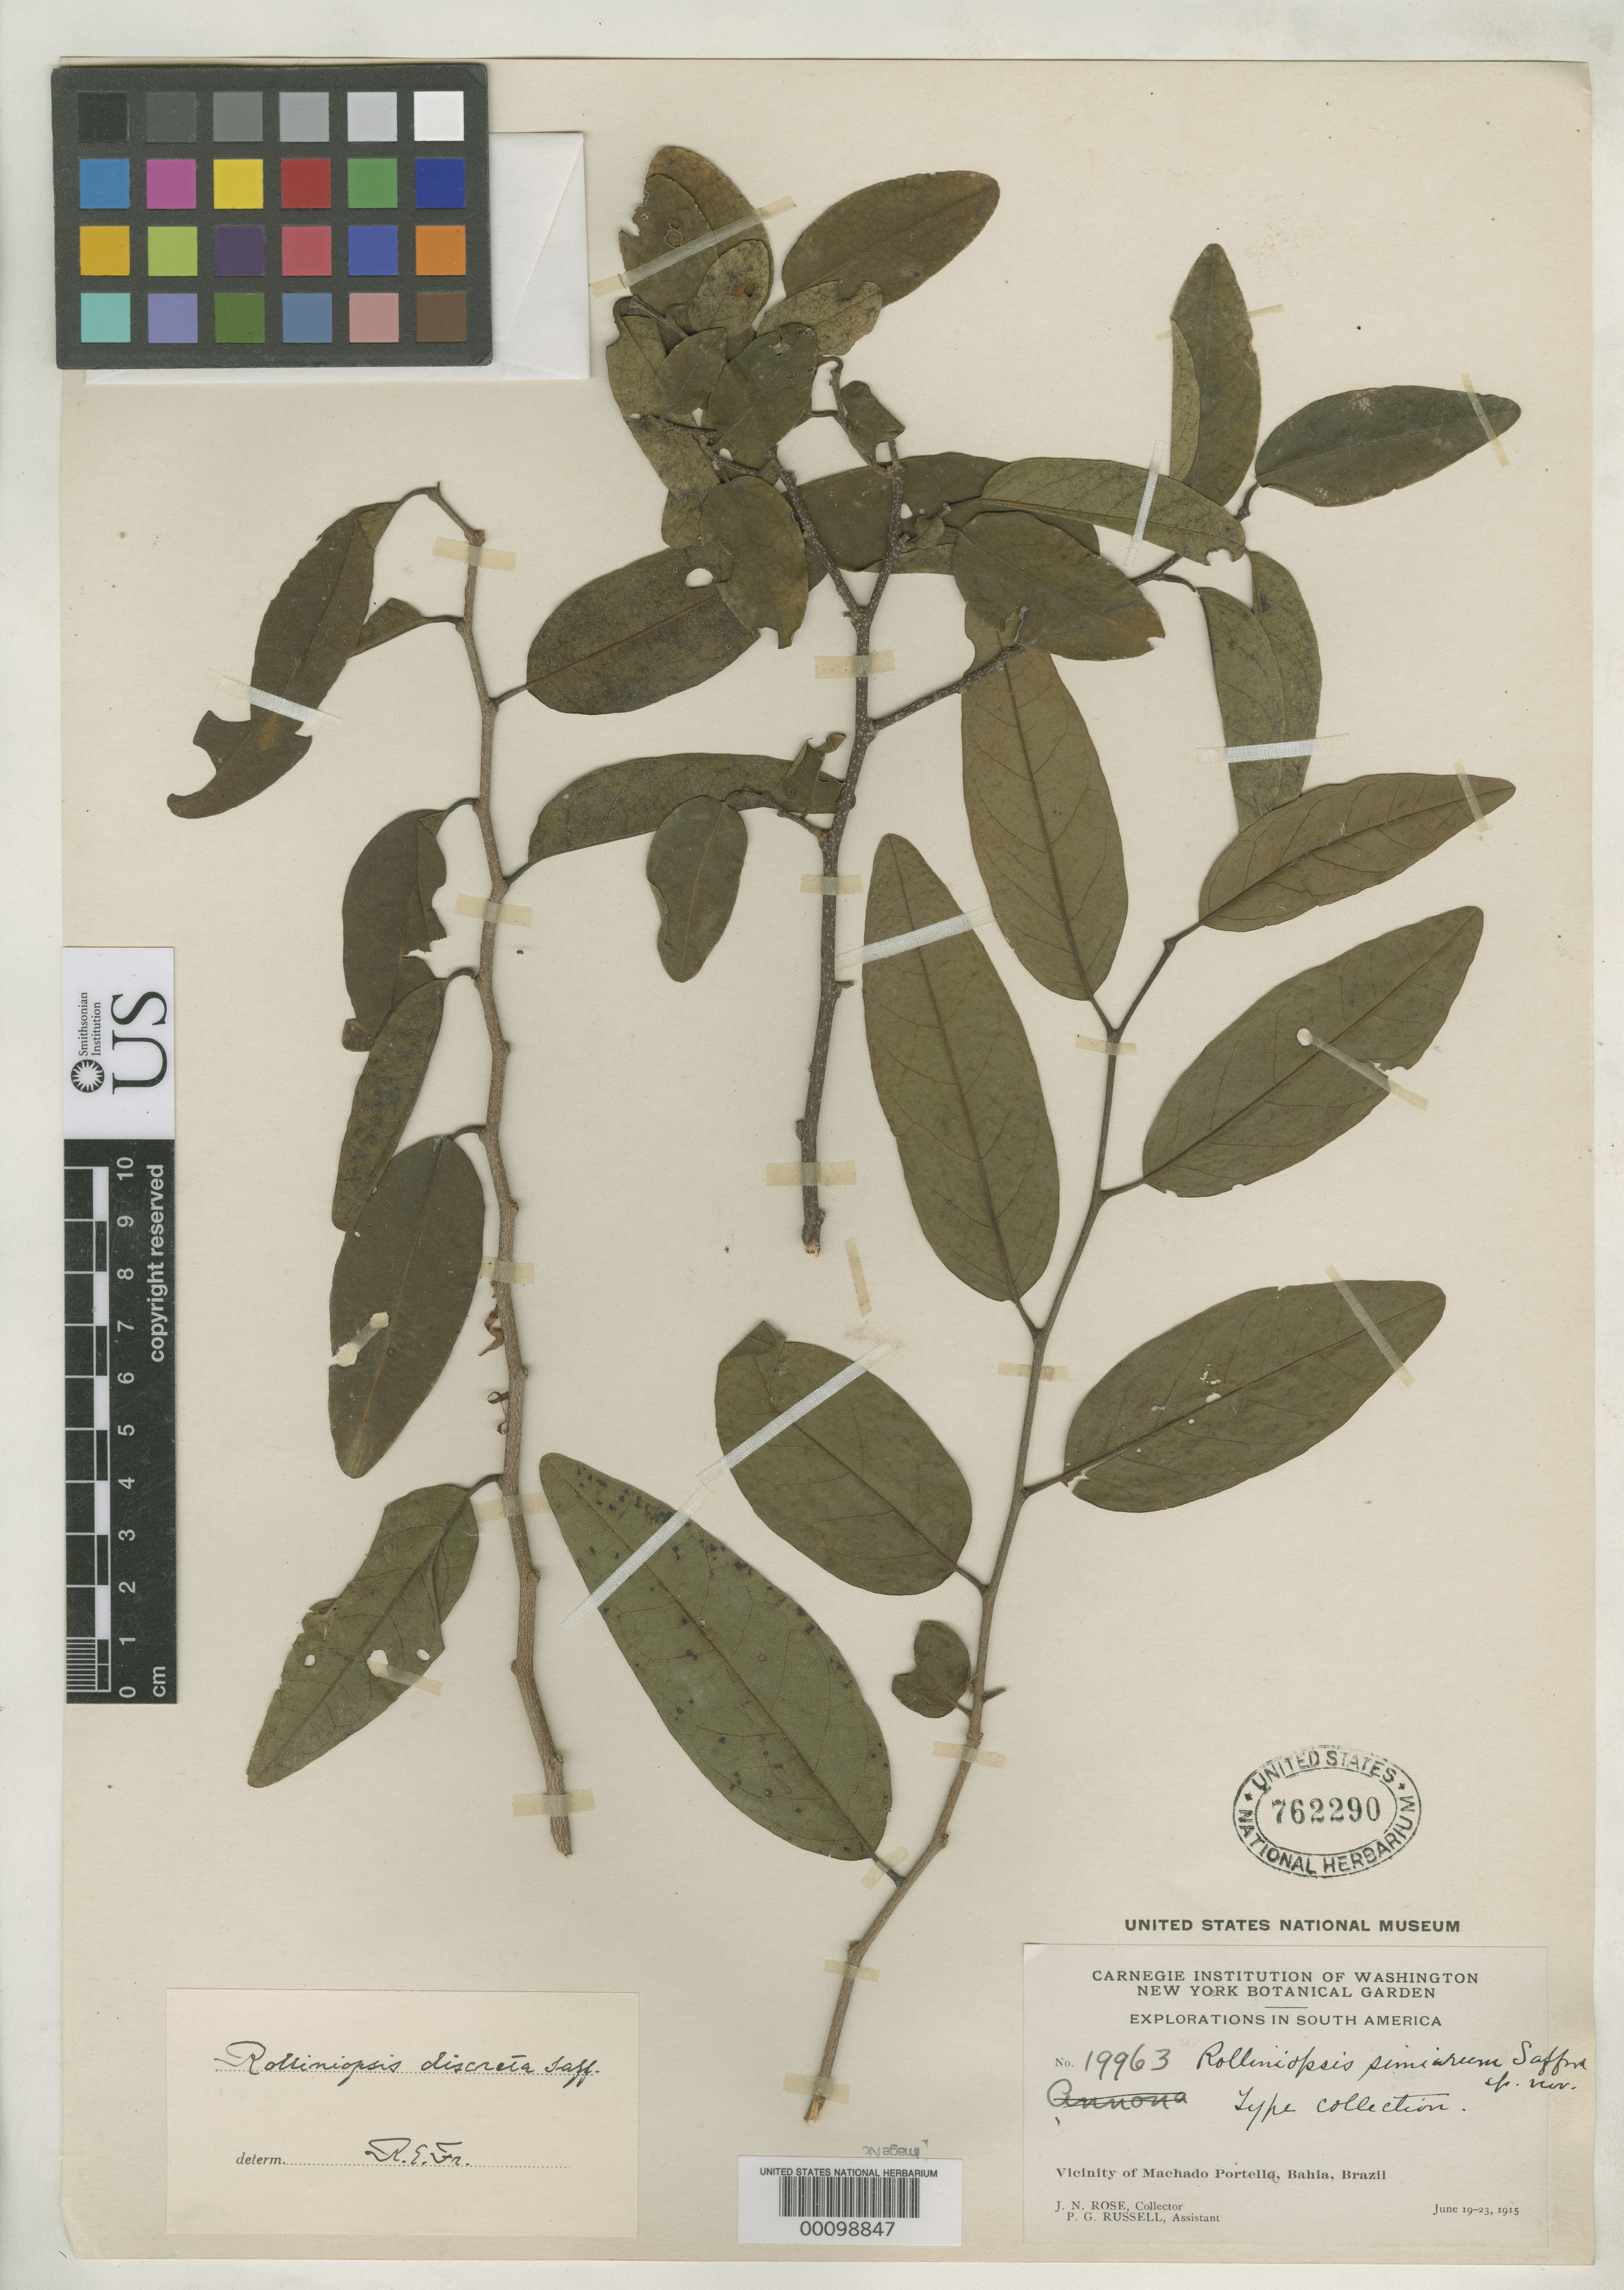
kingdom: Plantae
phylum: Tracheophyta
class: Magnoliopsida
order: Magnoliales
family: Annonaceae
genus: Rolliniopsis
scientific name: Rolliniopsis simiarum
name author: Saff.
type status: Isotype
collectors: J. N. Rose & P. G. Russell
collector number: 19963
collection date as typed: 19 Jun 1915 to 23 Jun 1915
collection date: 1915-06-19/1915-06-23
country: Brazil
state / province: Bahia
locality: Machado Portella.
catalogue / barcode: US 762290